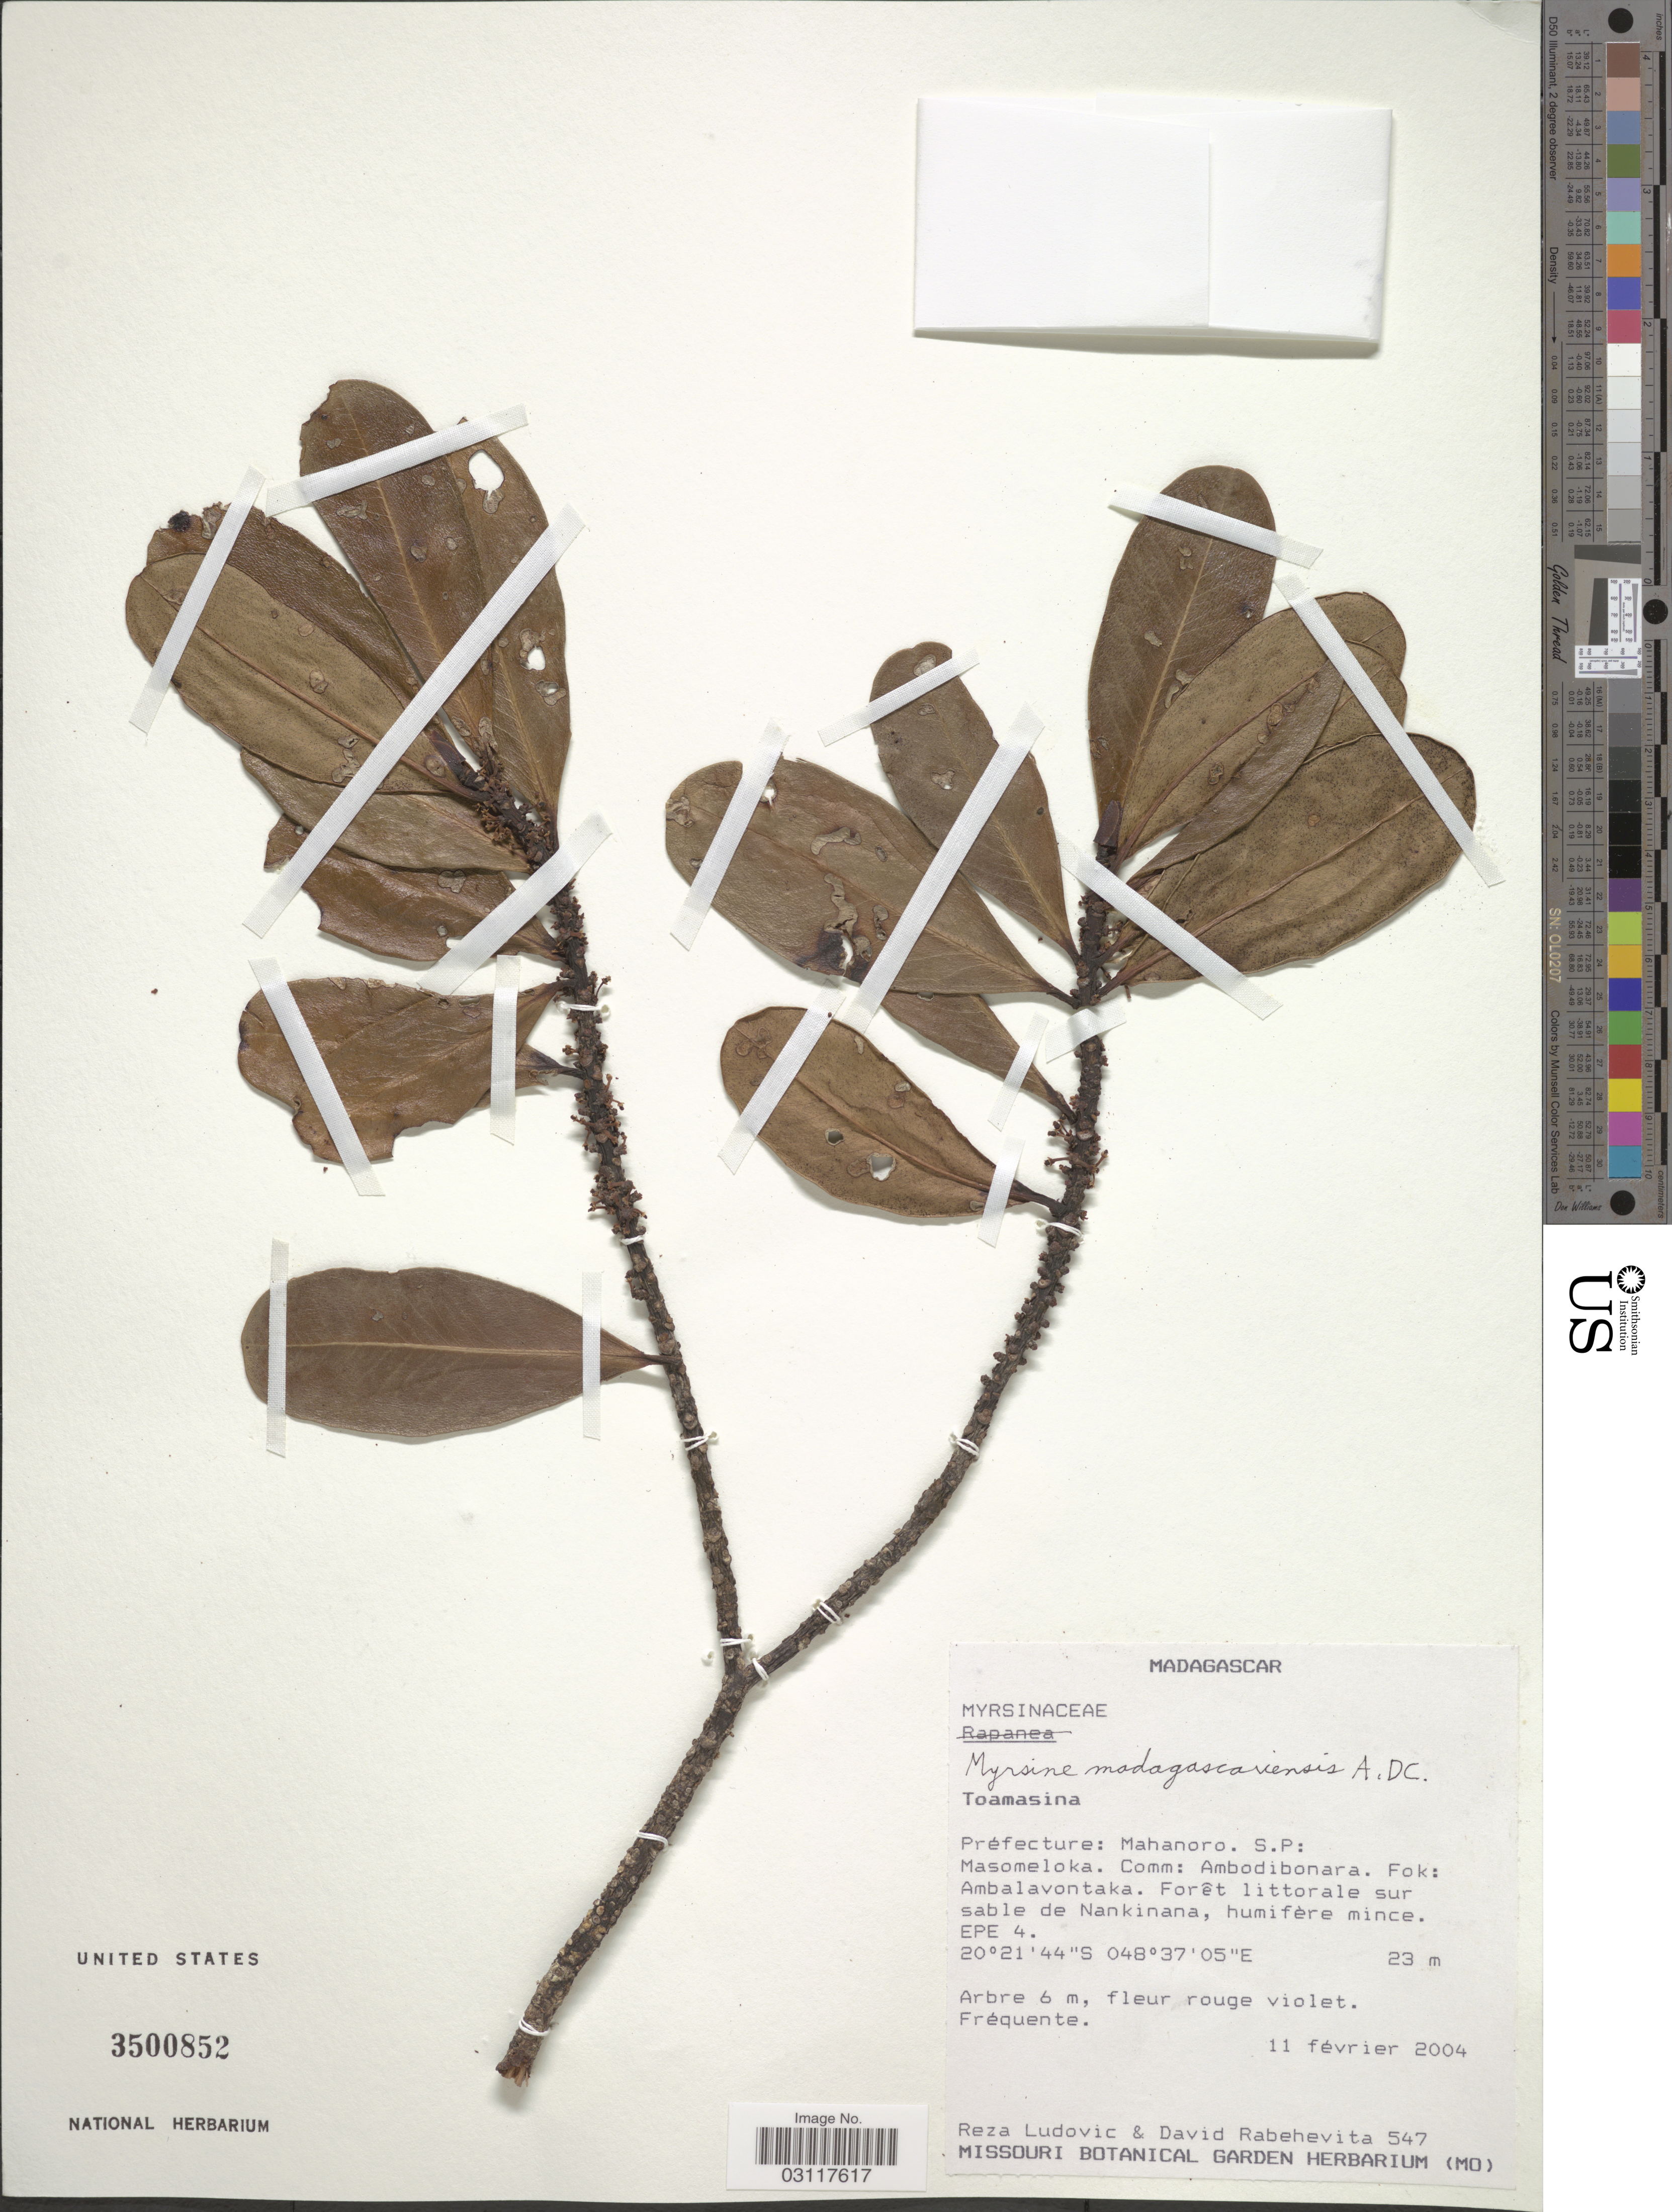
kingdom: Plantae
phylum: Tracheophyta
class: Magnoliopsida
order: Ericales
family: Primulaceae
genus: Myrsine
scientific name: Myrsine madagascariensis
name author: A. DC.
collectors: R. Ludovic & D. Rabehevita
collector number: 547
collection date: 2004-02-11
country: Madagascar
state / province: Atsinanana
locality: Préfecture: Mahanoro, S.P.: Masomeloka. Comm: Ambodibonara, Fok: Ambalavontaka.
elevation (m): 23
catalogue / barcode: US 3500852